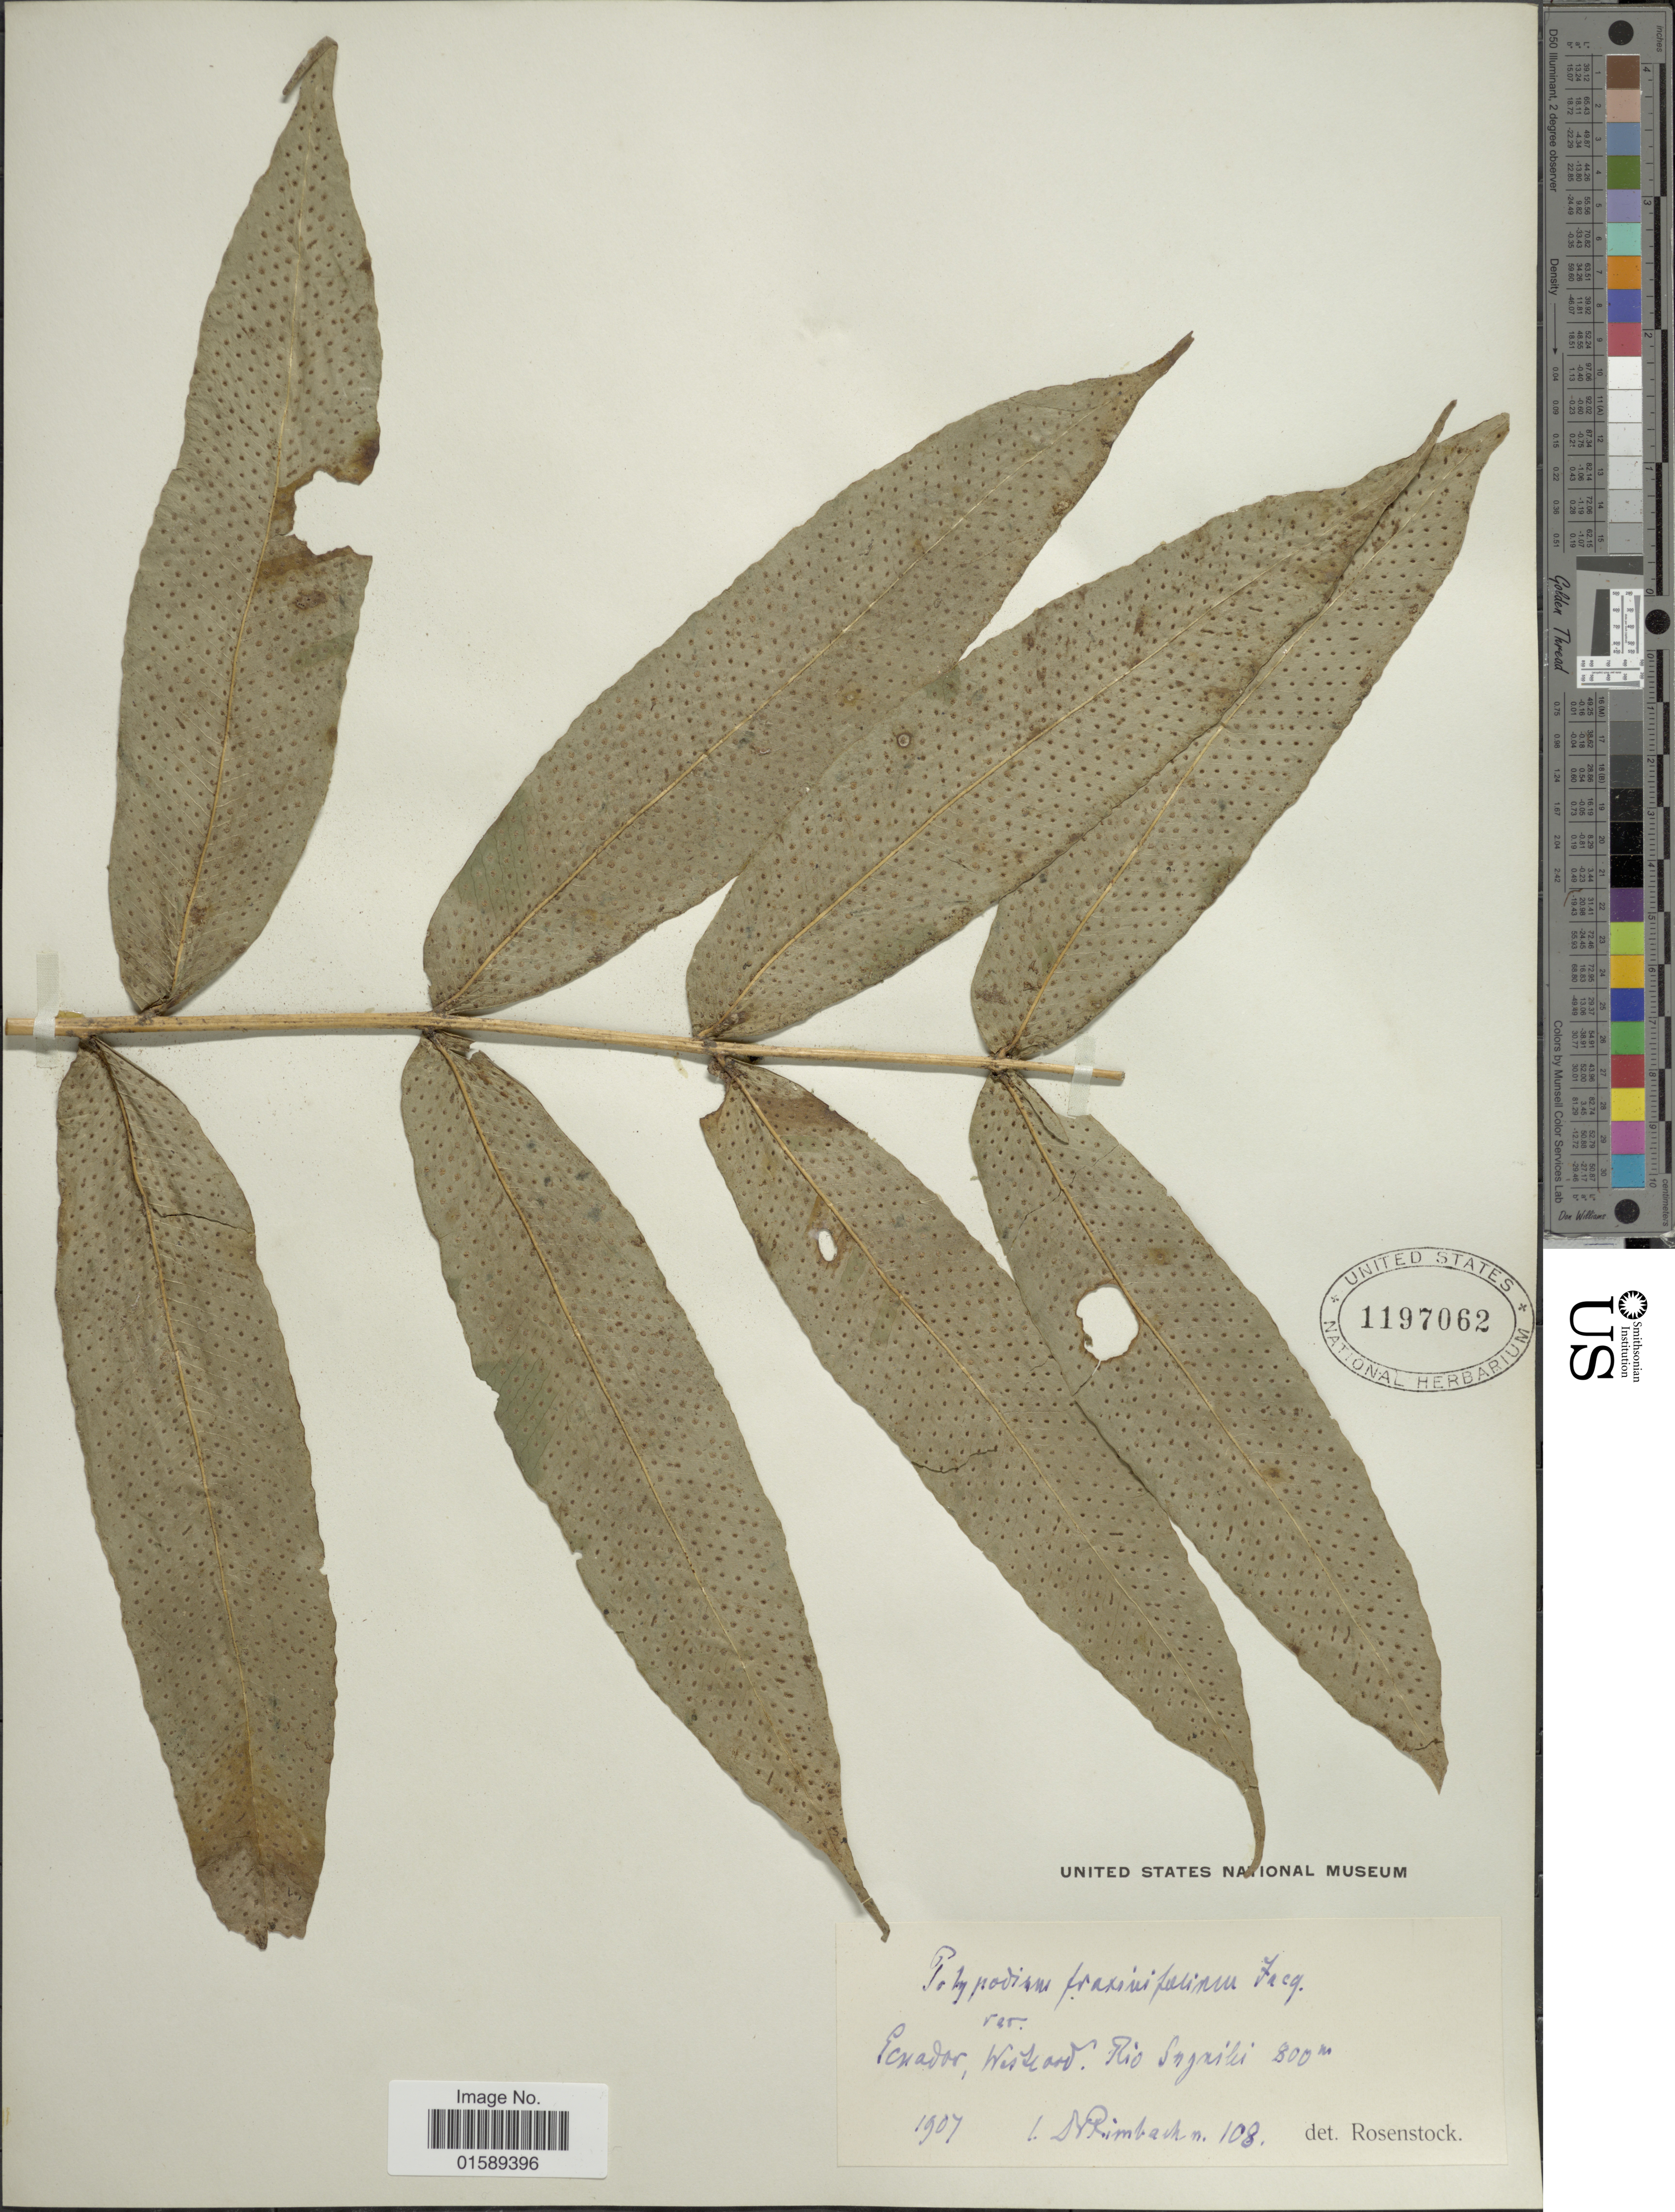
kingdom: Plantae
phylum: Tracheophyta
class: Polypodiopsida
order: Polypodiales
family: Polypodiaceae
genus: Aglaomorpha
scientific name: Aglaomorpha heraclea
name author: (Kunze) Copel.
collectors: Rimbach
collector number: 108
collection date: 1907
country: Ecuador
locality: Ecuador, Westcord. Rio Saguibi.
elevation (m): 800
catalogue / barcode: US 1197062